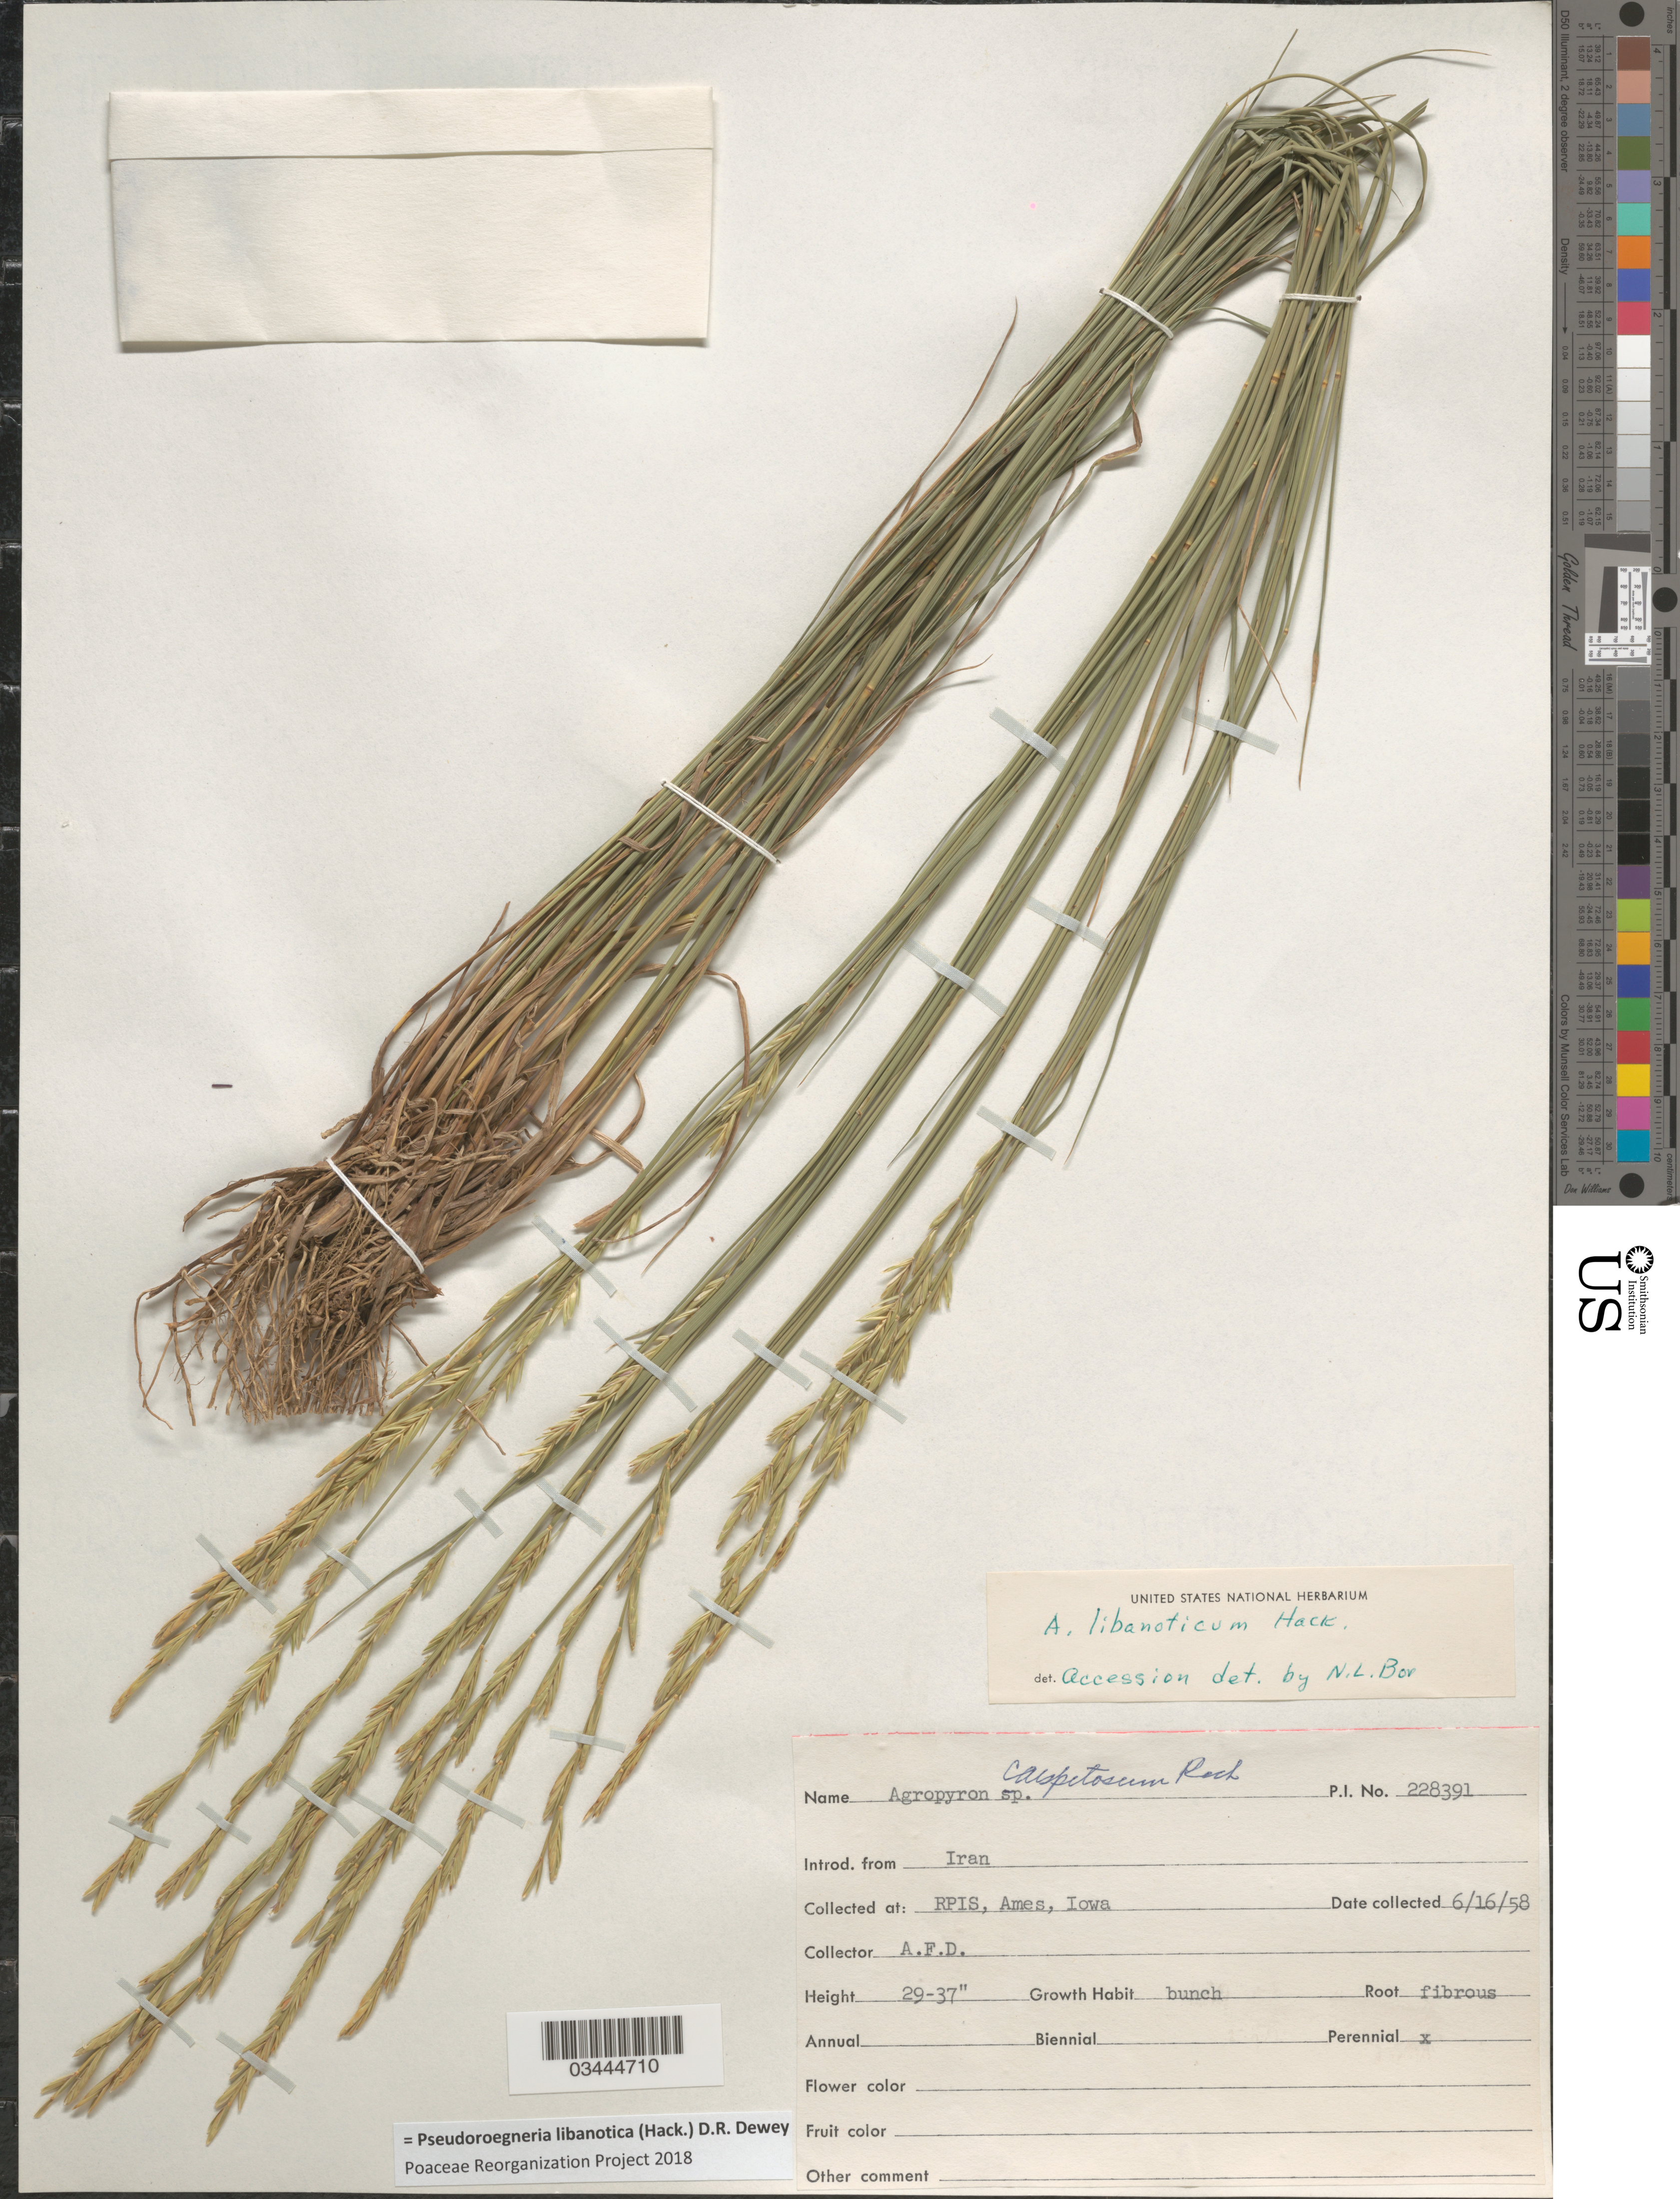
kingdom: Plantae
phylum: Tracheophyta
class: Liliopsida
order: Poales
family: Poaceae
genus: Pseudoroegneria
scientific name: Pseudoroegneria libanotica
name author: (Hack.) Dewey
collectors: A. D.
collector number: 228391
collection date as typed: Transcribed d/m/y: 16/6/58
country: United States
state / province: Iowa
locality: RPIS, Ames.